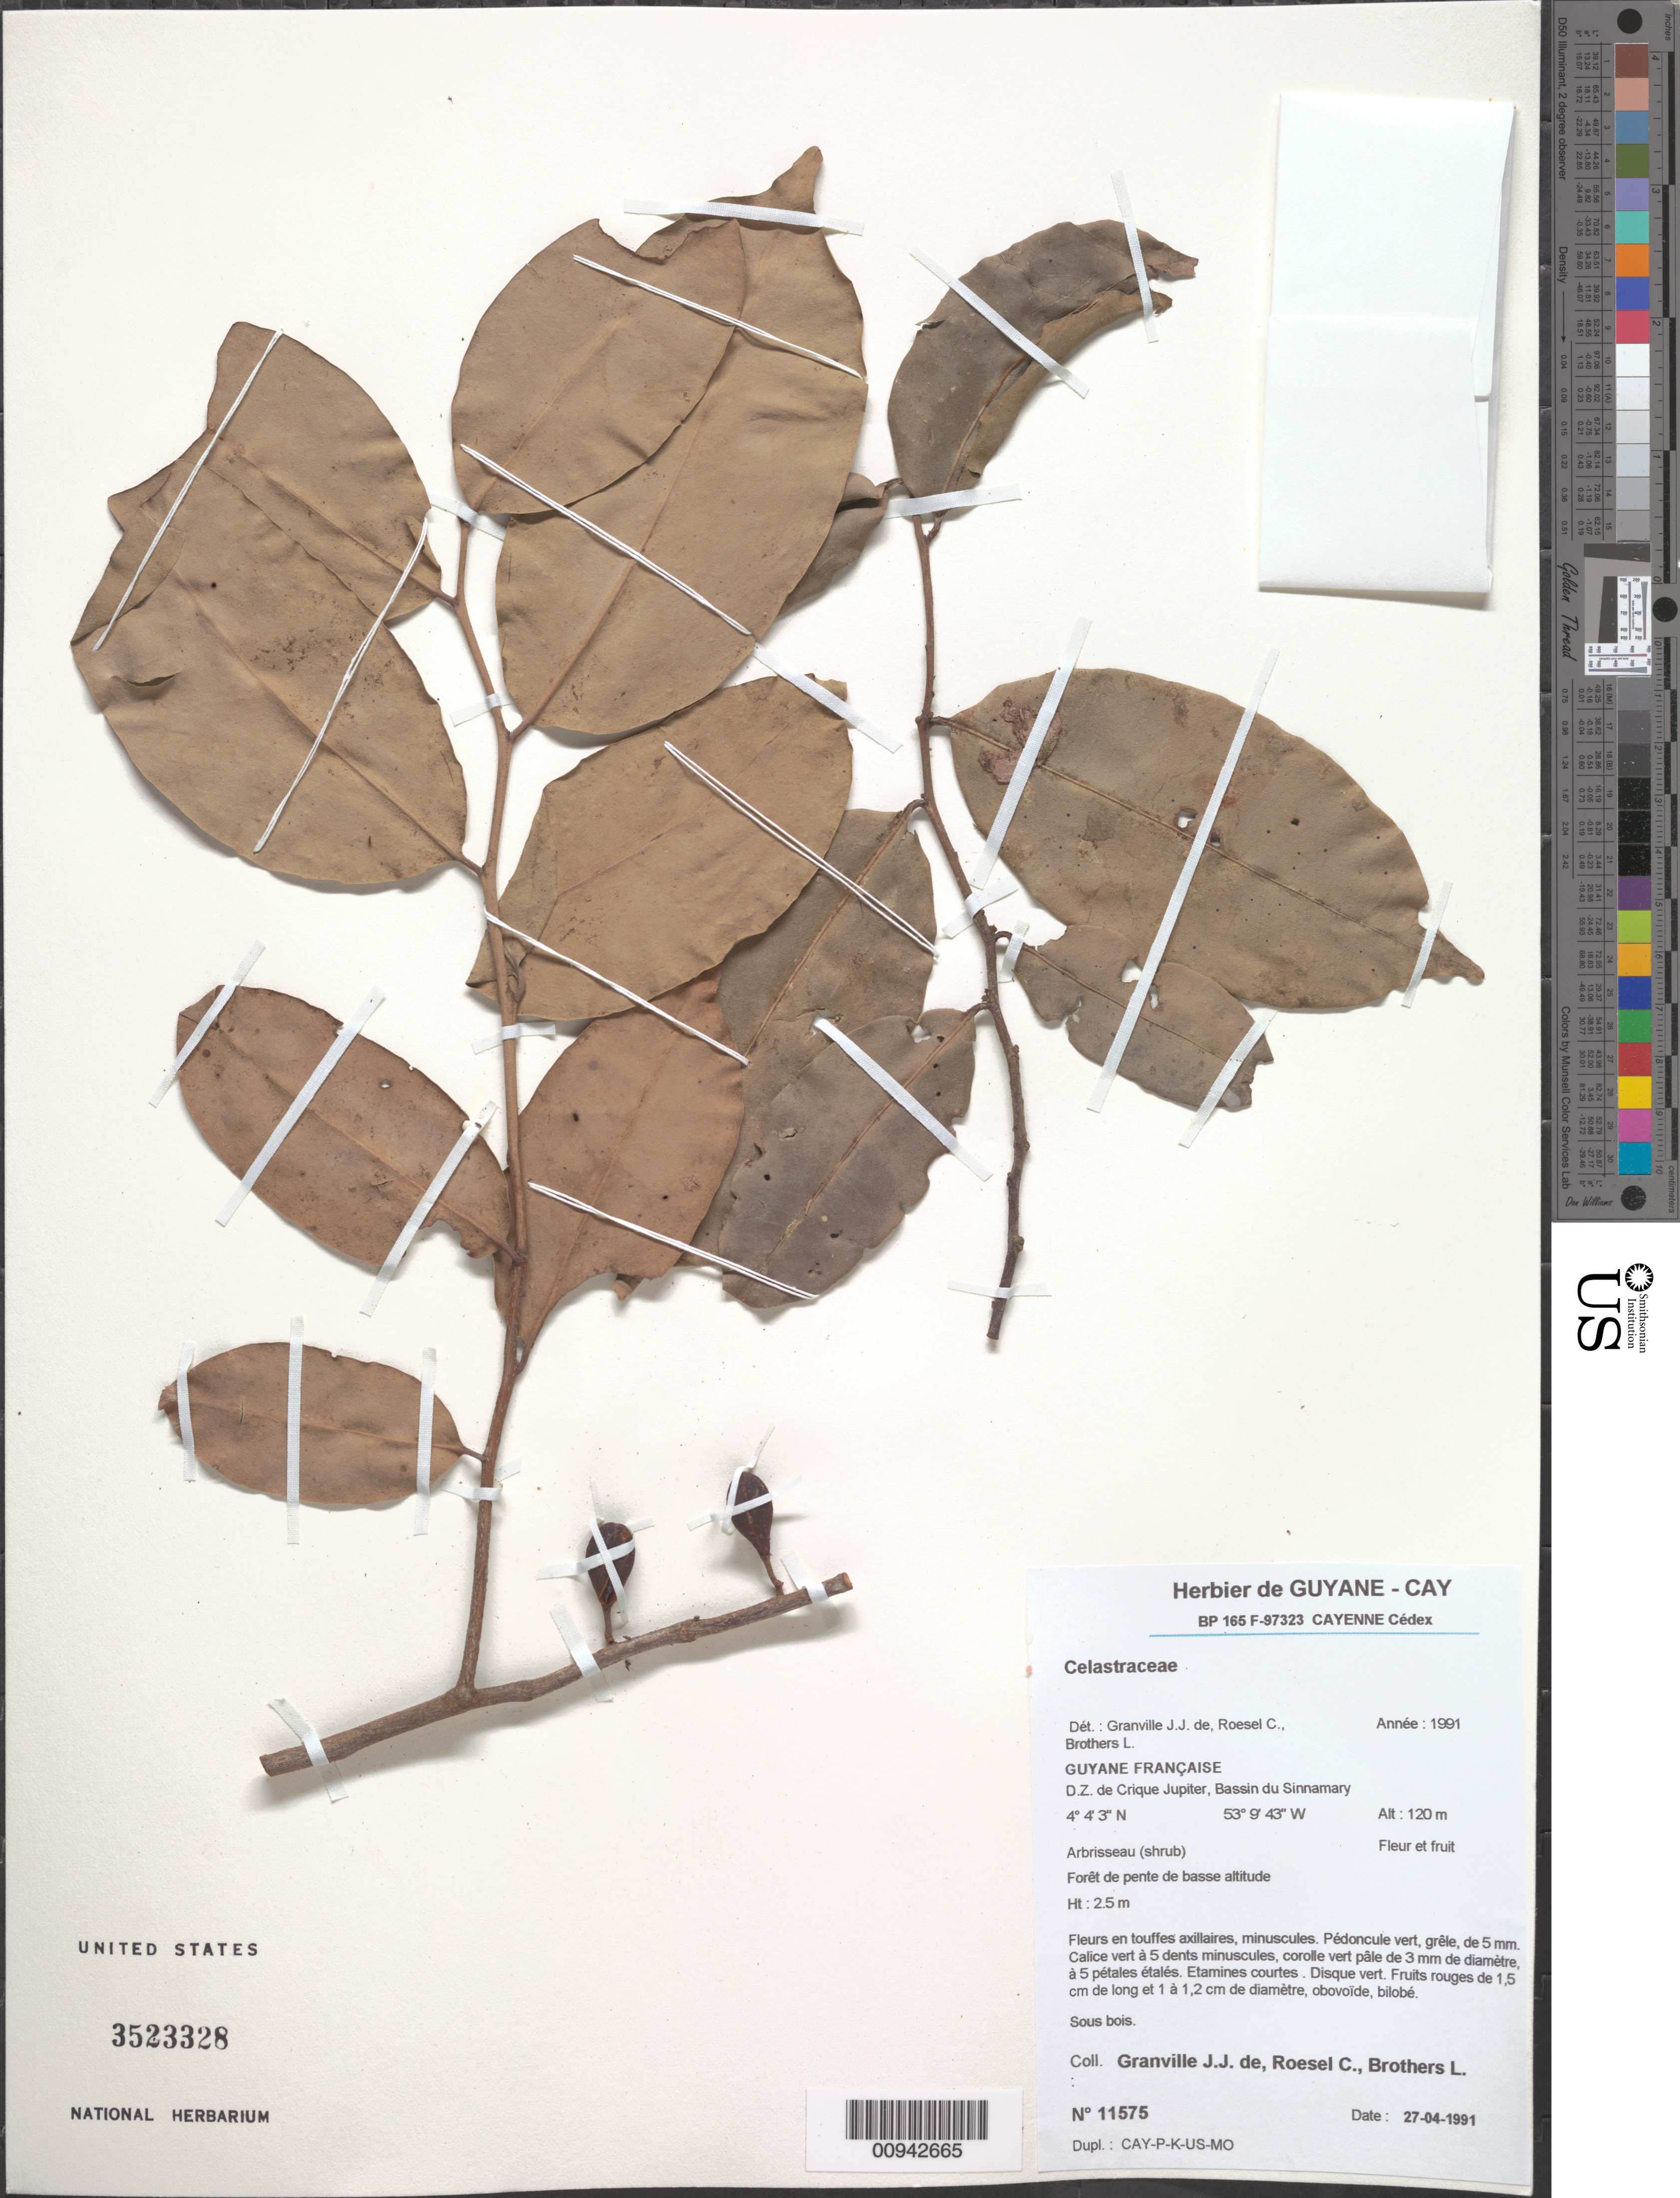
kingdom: Plantae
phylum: Tracheophyta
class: Magnoliopsida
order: Celastrales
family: Celastraceae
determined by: Granville, J. J.; Roesel, C. S.; Brothers, Leslie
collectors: J.-J. de Granville, C. S. Roesel & L. Brothers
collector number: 11575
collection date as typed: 27-Apr-91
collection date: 1991-04-27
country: French Guiana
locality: D.Z. de Crique Jupiter, Bassin du Sinnamary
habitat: Arbrisseau (shrub). Foret de pente de basse altitude. Sous bois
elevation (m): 120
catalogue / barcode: US 3523328